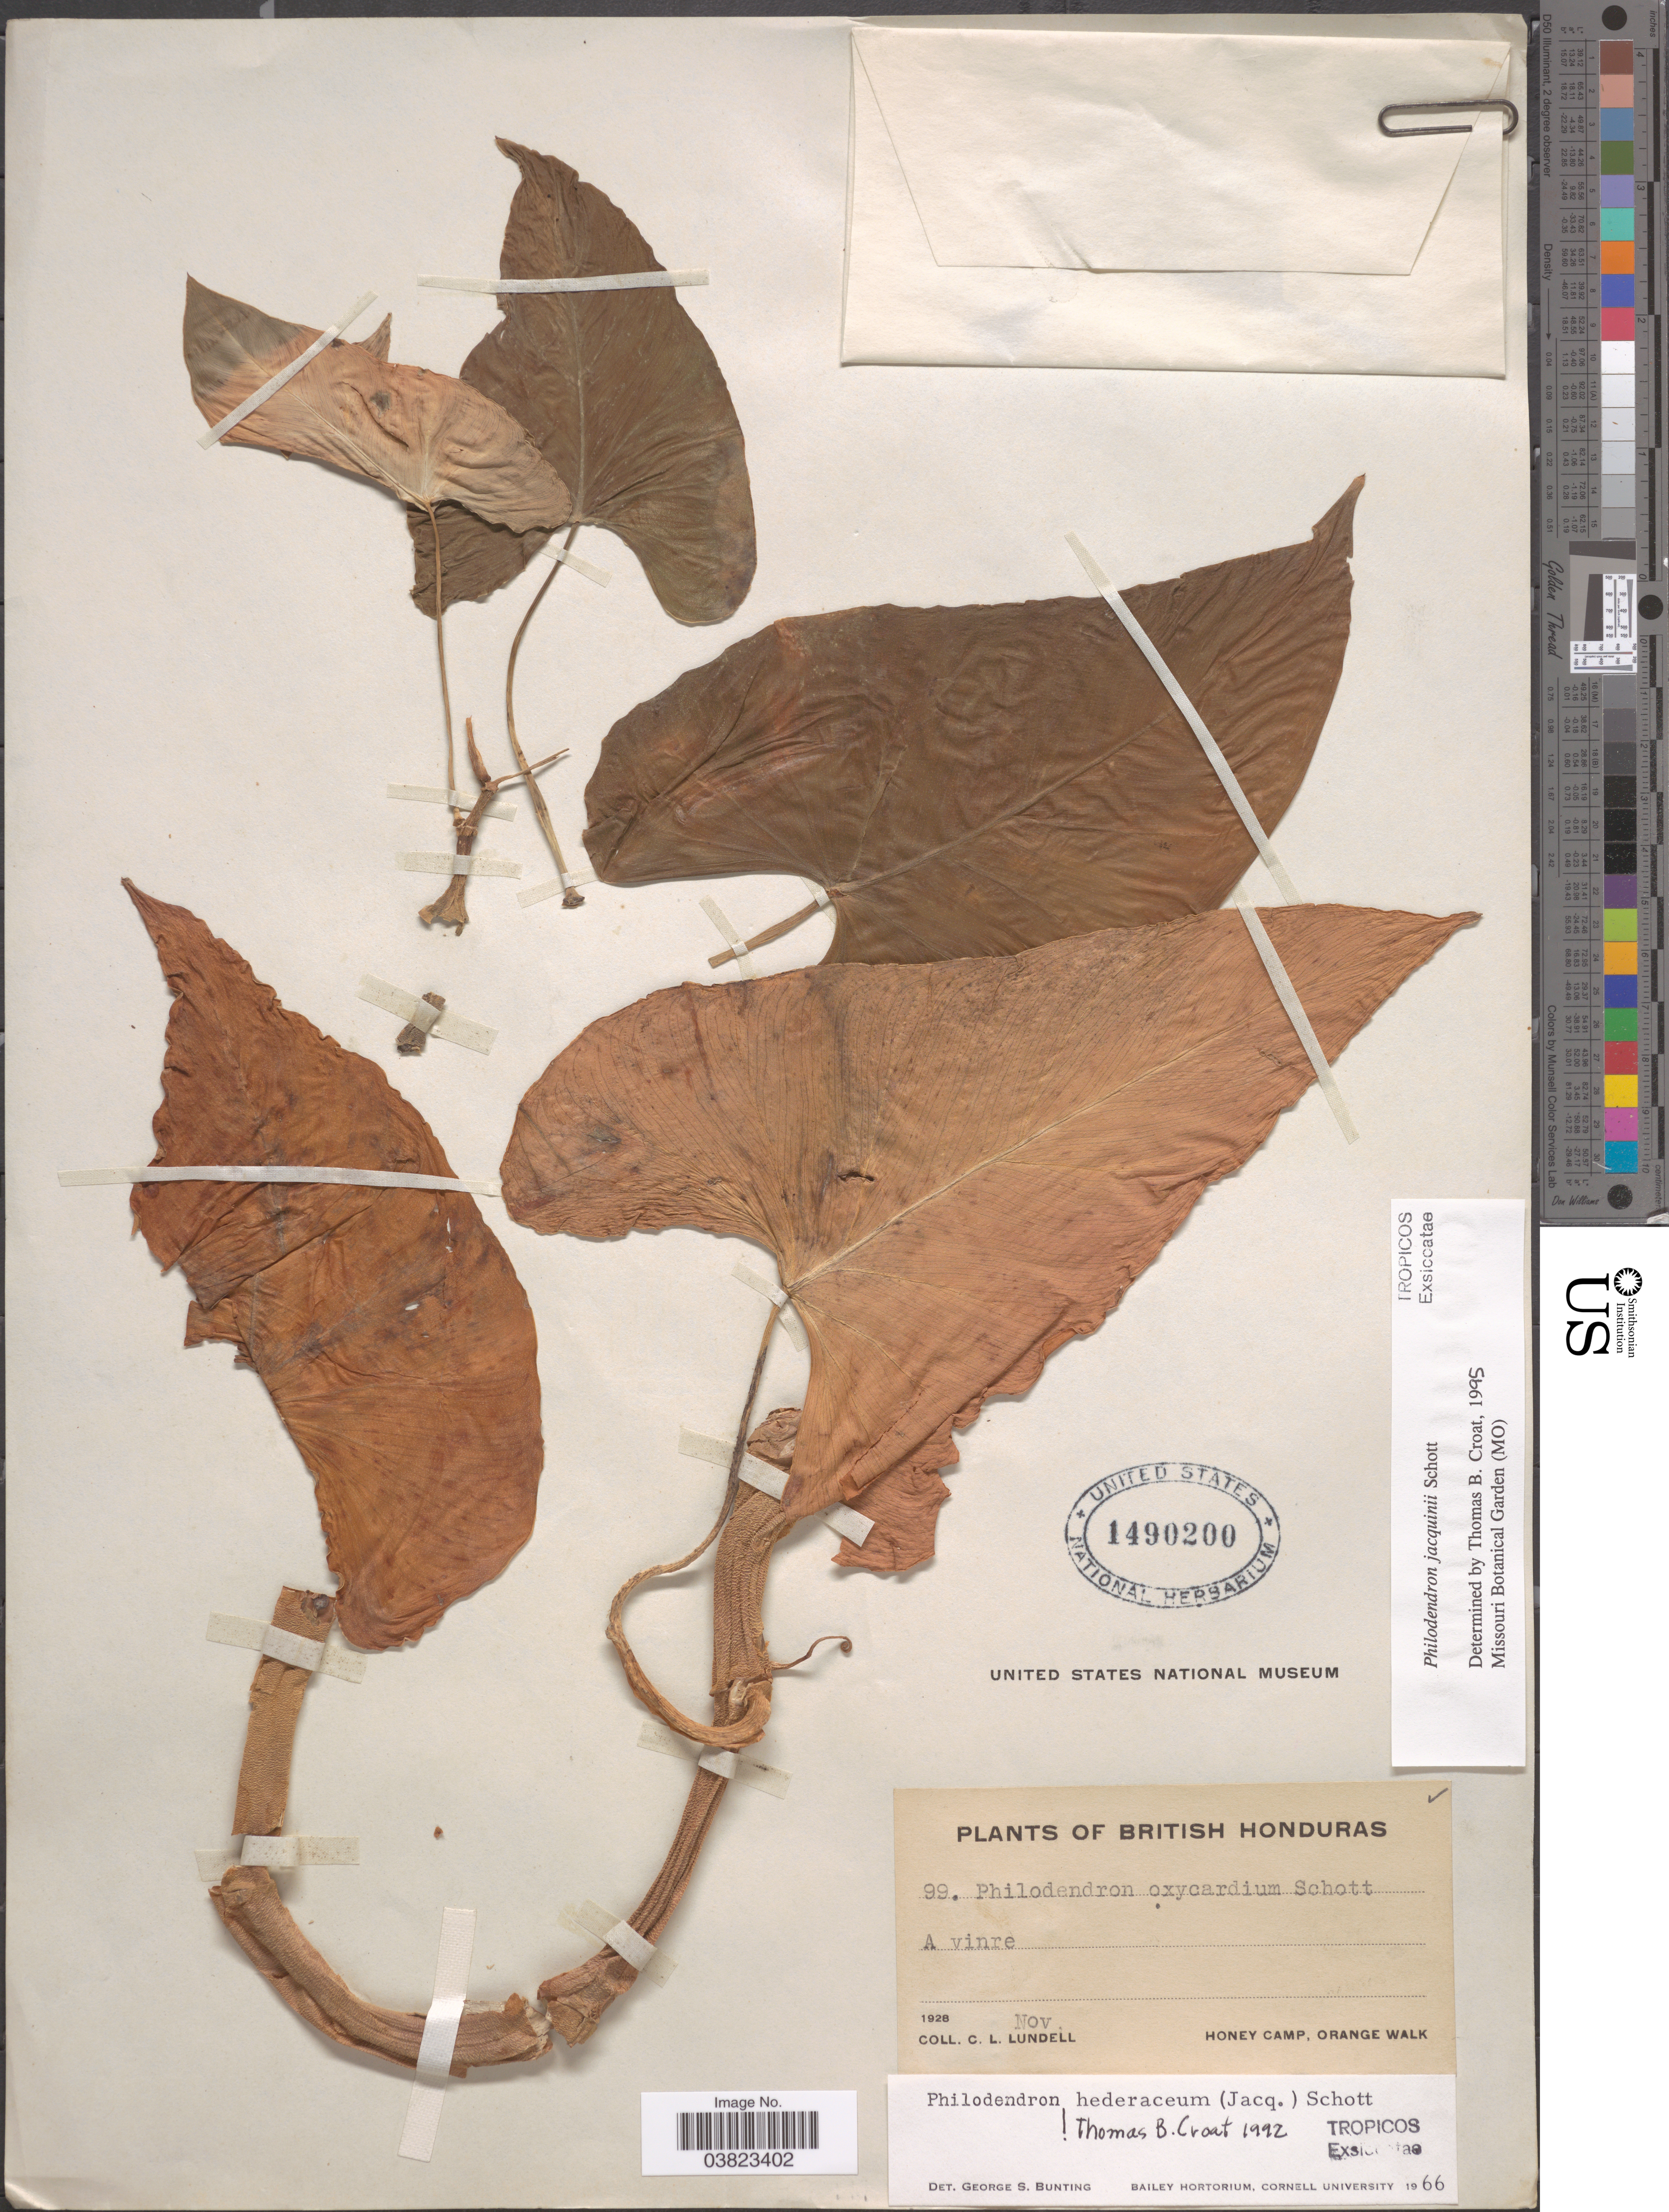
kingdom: Plantae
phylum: Tracheophyta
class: Liliopsida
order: Alismatales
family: Araceae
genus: Philodendron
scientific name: Philodendron jacquinii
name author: Schott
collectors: C. L. Lundell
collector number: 99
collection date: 1928-11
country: Belize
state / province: Orange Walk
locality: British Honduras. Honey Camp.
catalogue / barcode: US 1490200